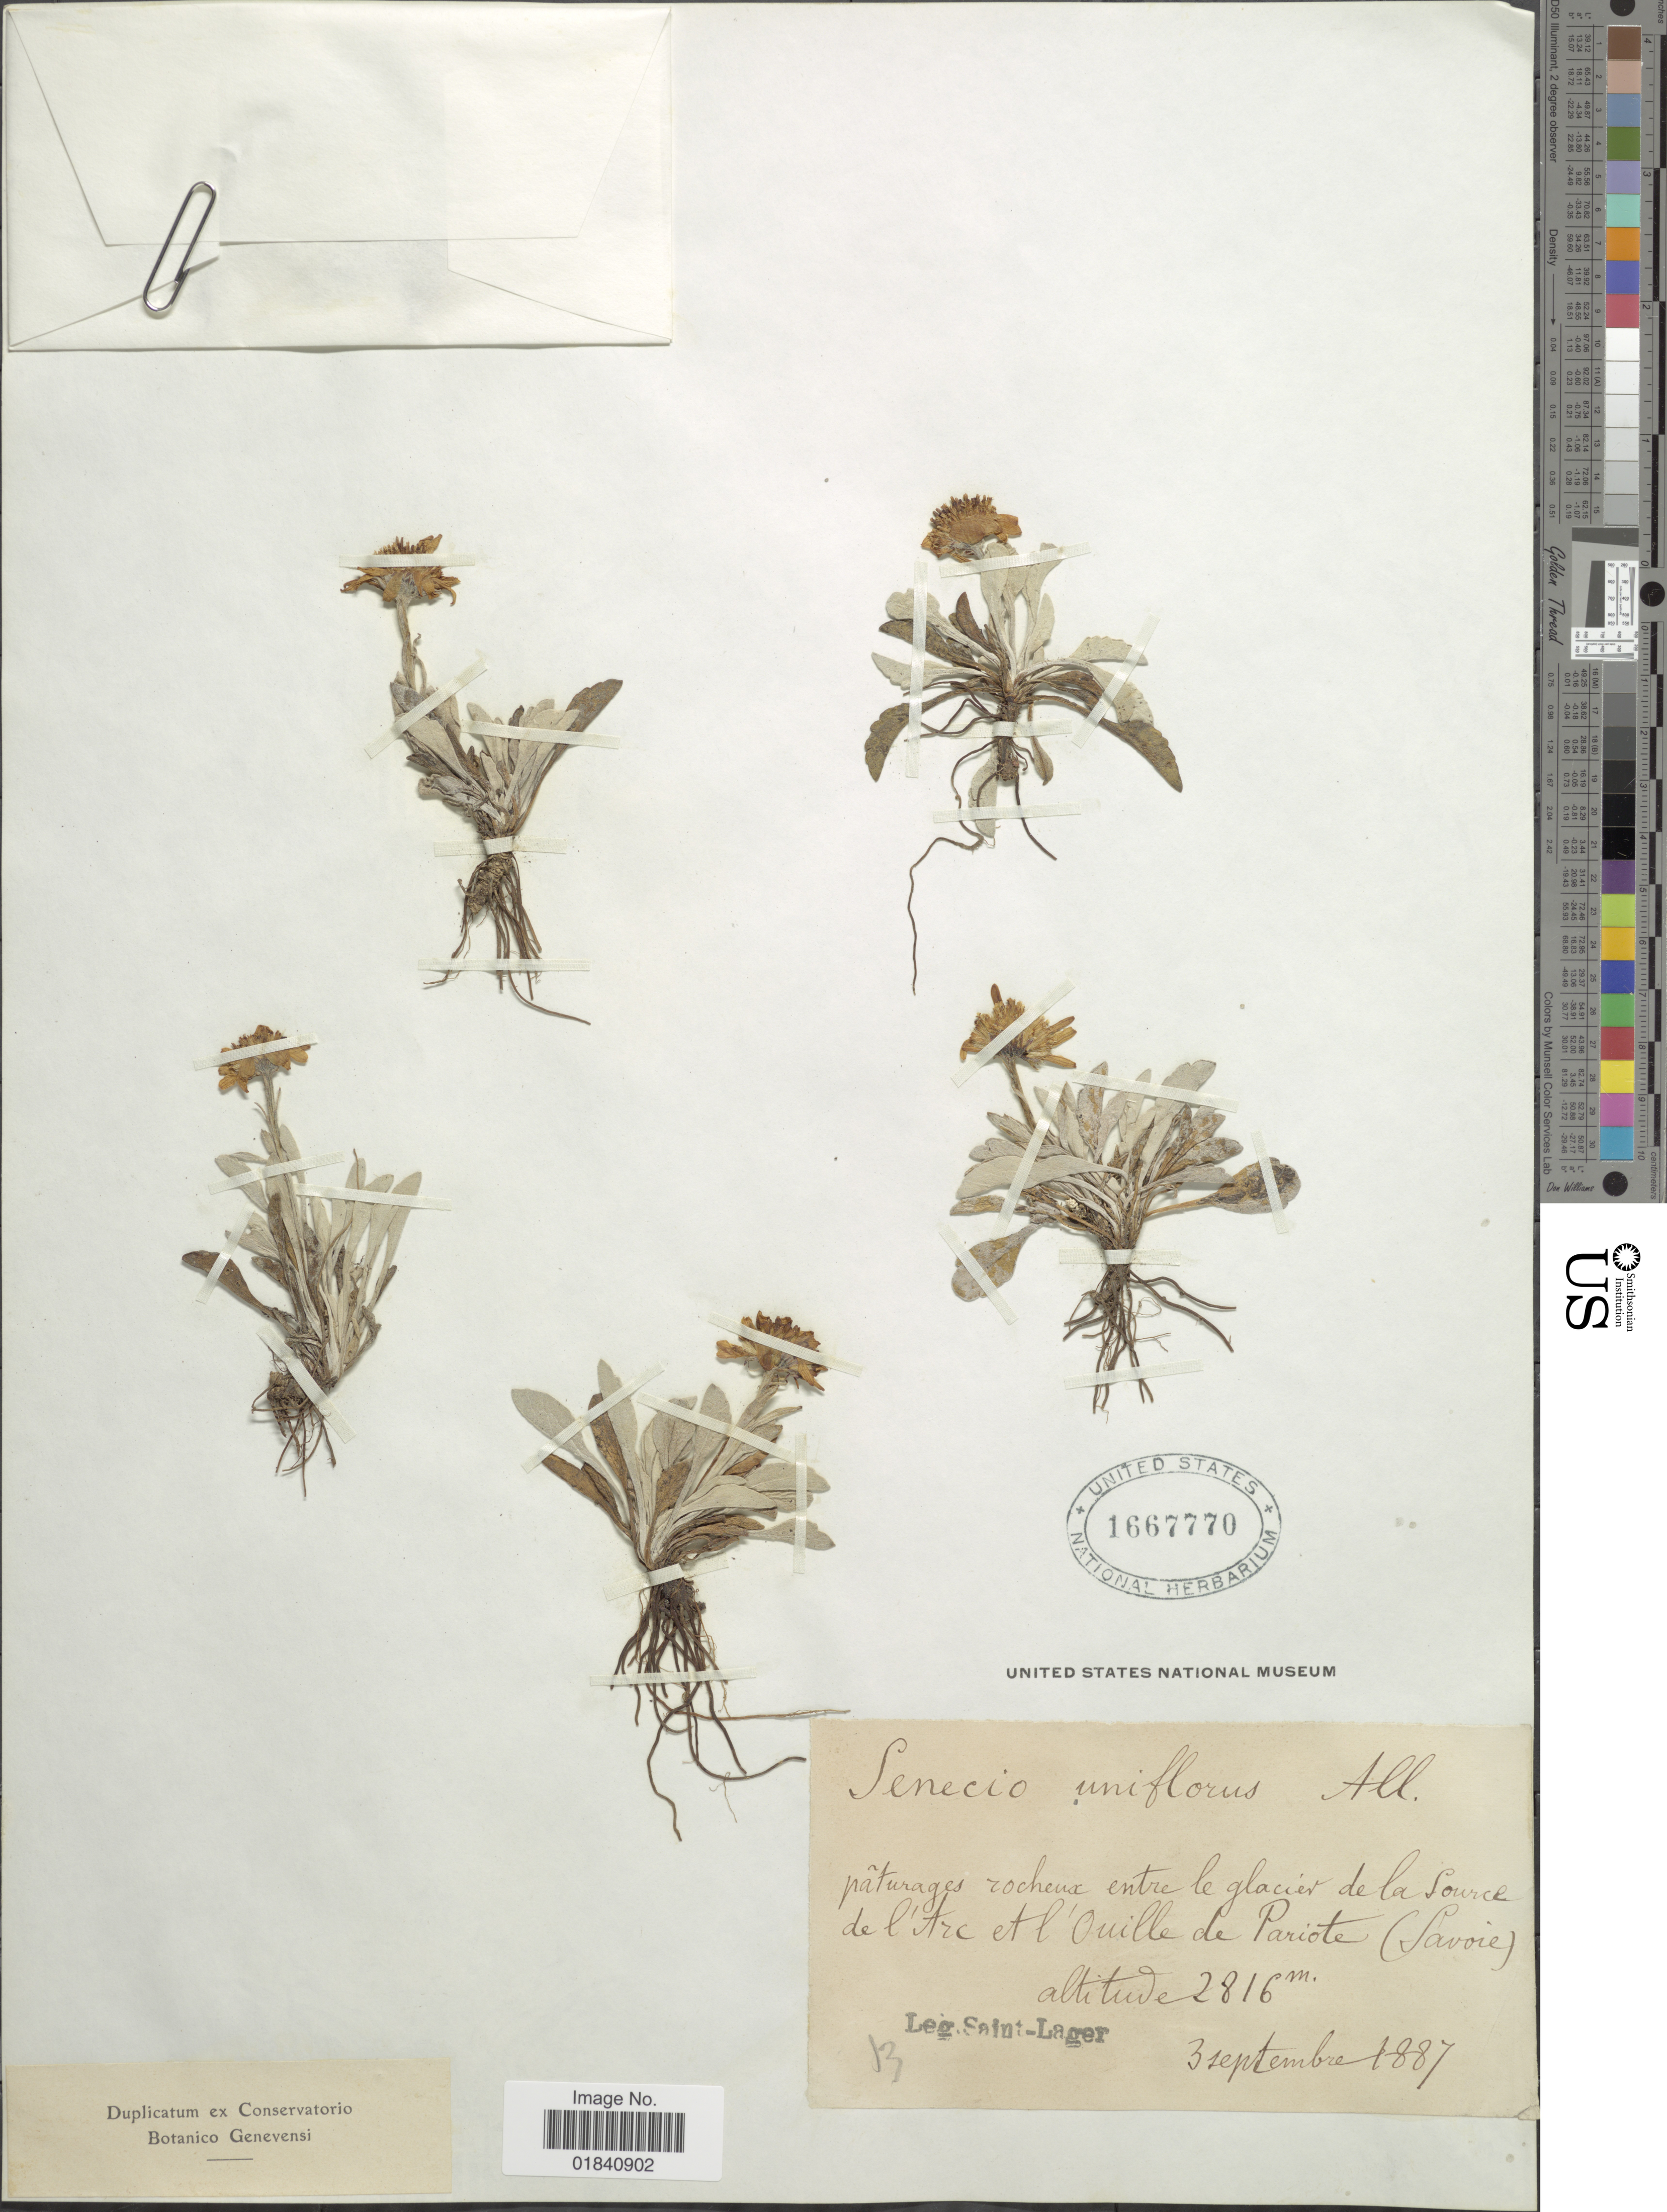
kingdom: Plantae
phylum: Tracheophyta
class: Magnoliopsida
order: Asterales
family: Asteraceae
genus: Jacobaea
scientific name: Jacobaea uniflora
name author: (All.) Veldkamp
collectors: -. St. Lager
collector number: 13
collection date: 1887-09-03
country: France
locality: Entre la glacier de la Source de l'Arc et l'Ouille de Pariote (Savoie)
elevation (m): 2816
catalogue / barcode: US 1667770